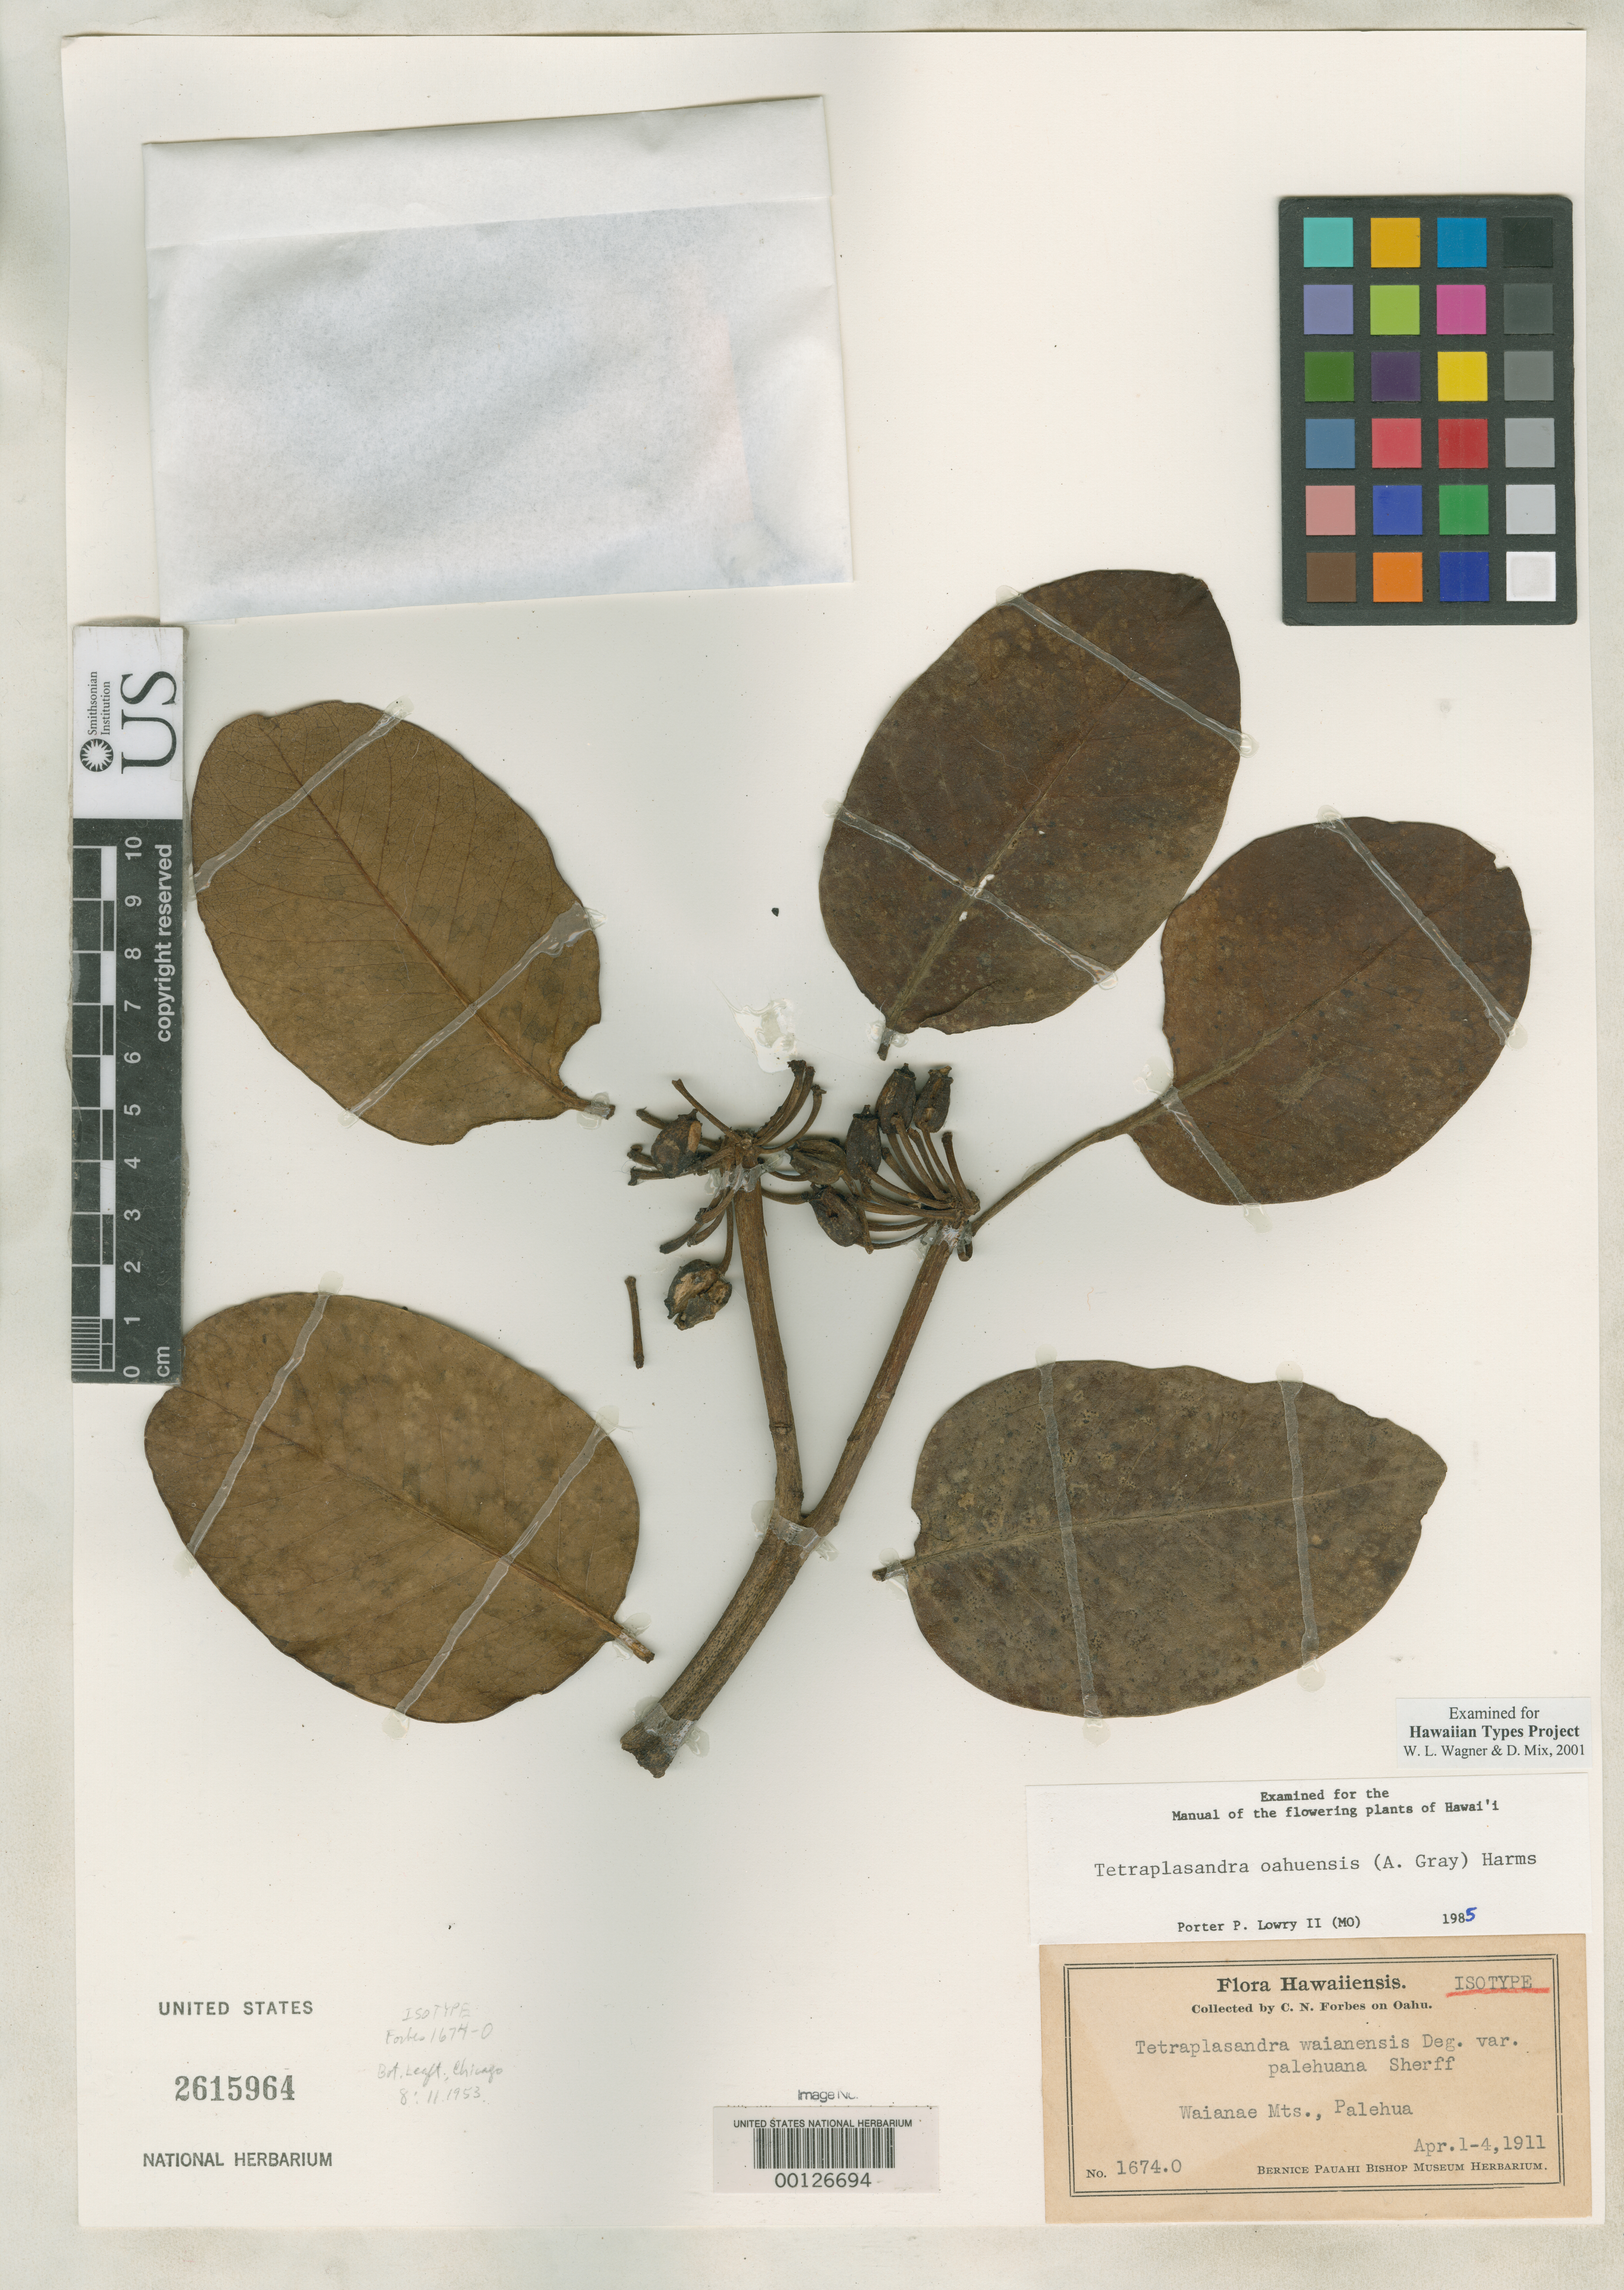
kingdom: Plantae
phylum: Tracheophyta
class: Magnoliopsida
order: Apiales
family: Araliaceae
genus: Tetraplasandra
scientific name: Tetraplasandra waianensis var. palehuana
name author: Sherff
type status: Isotype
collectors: C. N. Forbes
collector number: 1674.O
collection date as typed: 01 Apr 1911 to 04 Apr 1911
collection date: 1911-04-01/1911-04-04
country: United States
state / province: Hawaii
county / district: Honolulu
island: Oahu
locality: Palehua, Waianae Mts.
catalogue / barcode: US 2615964